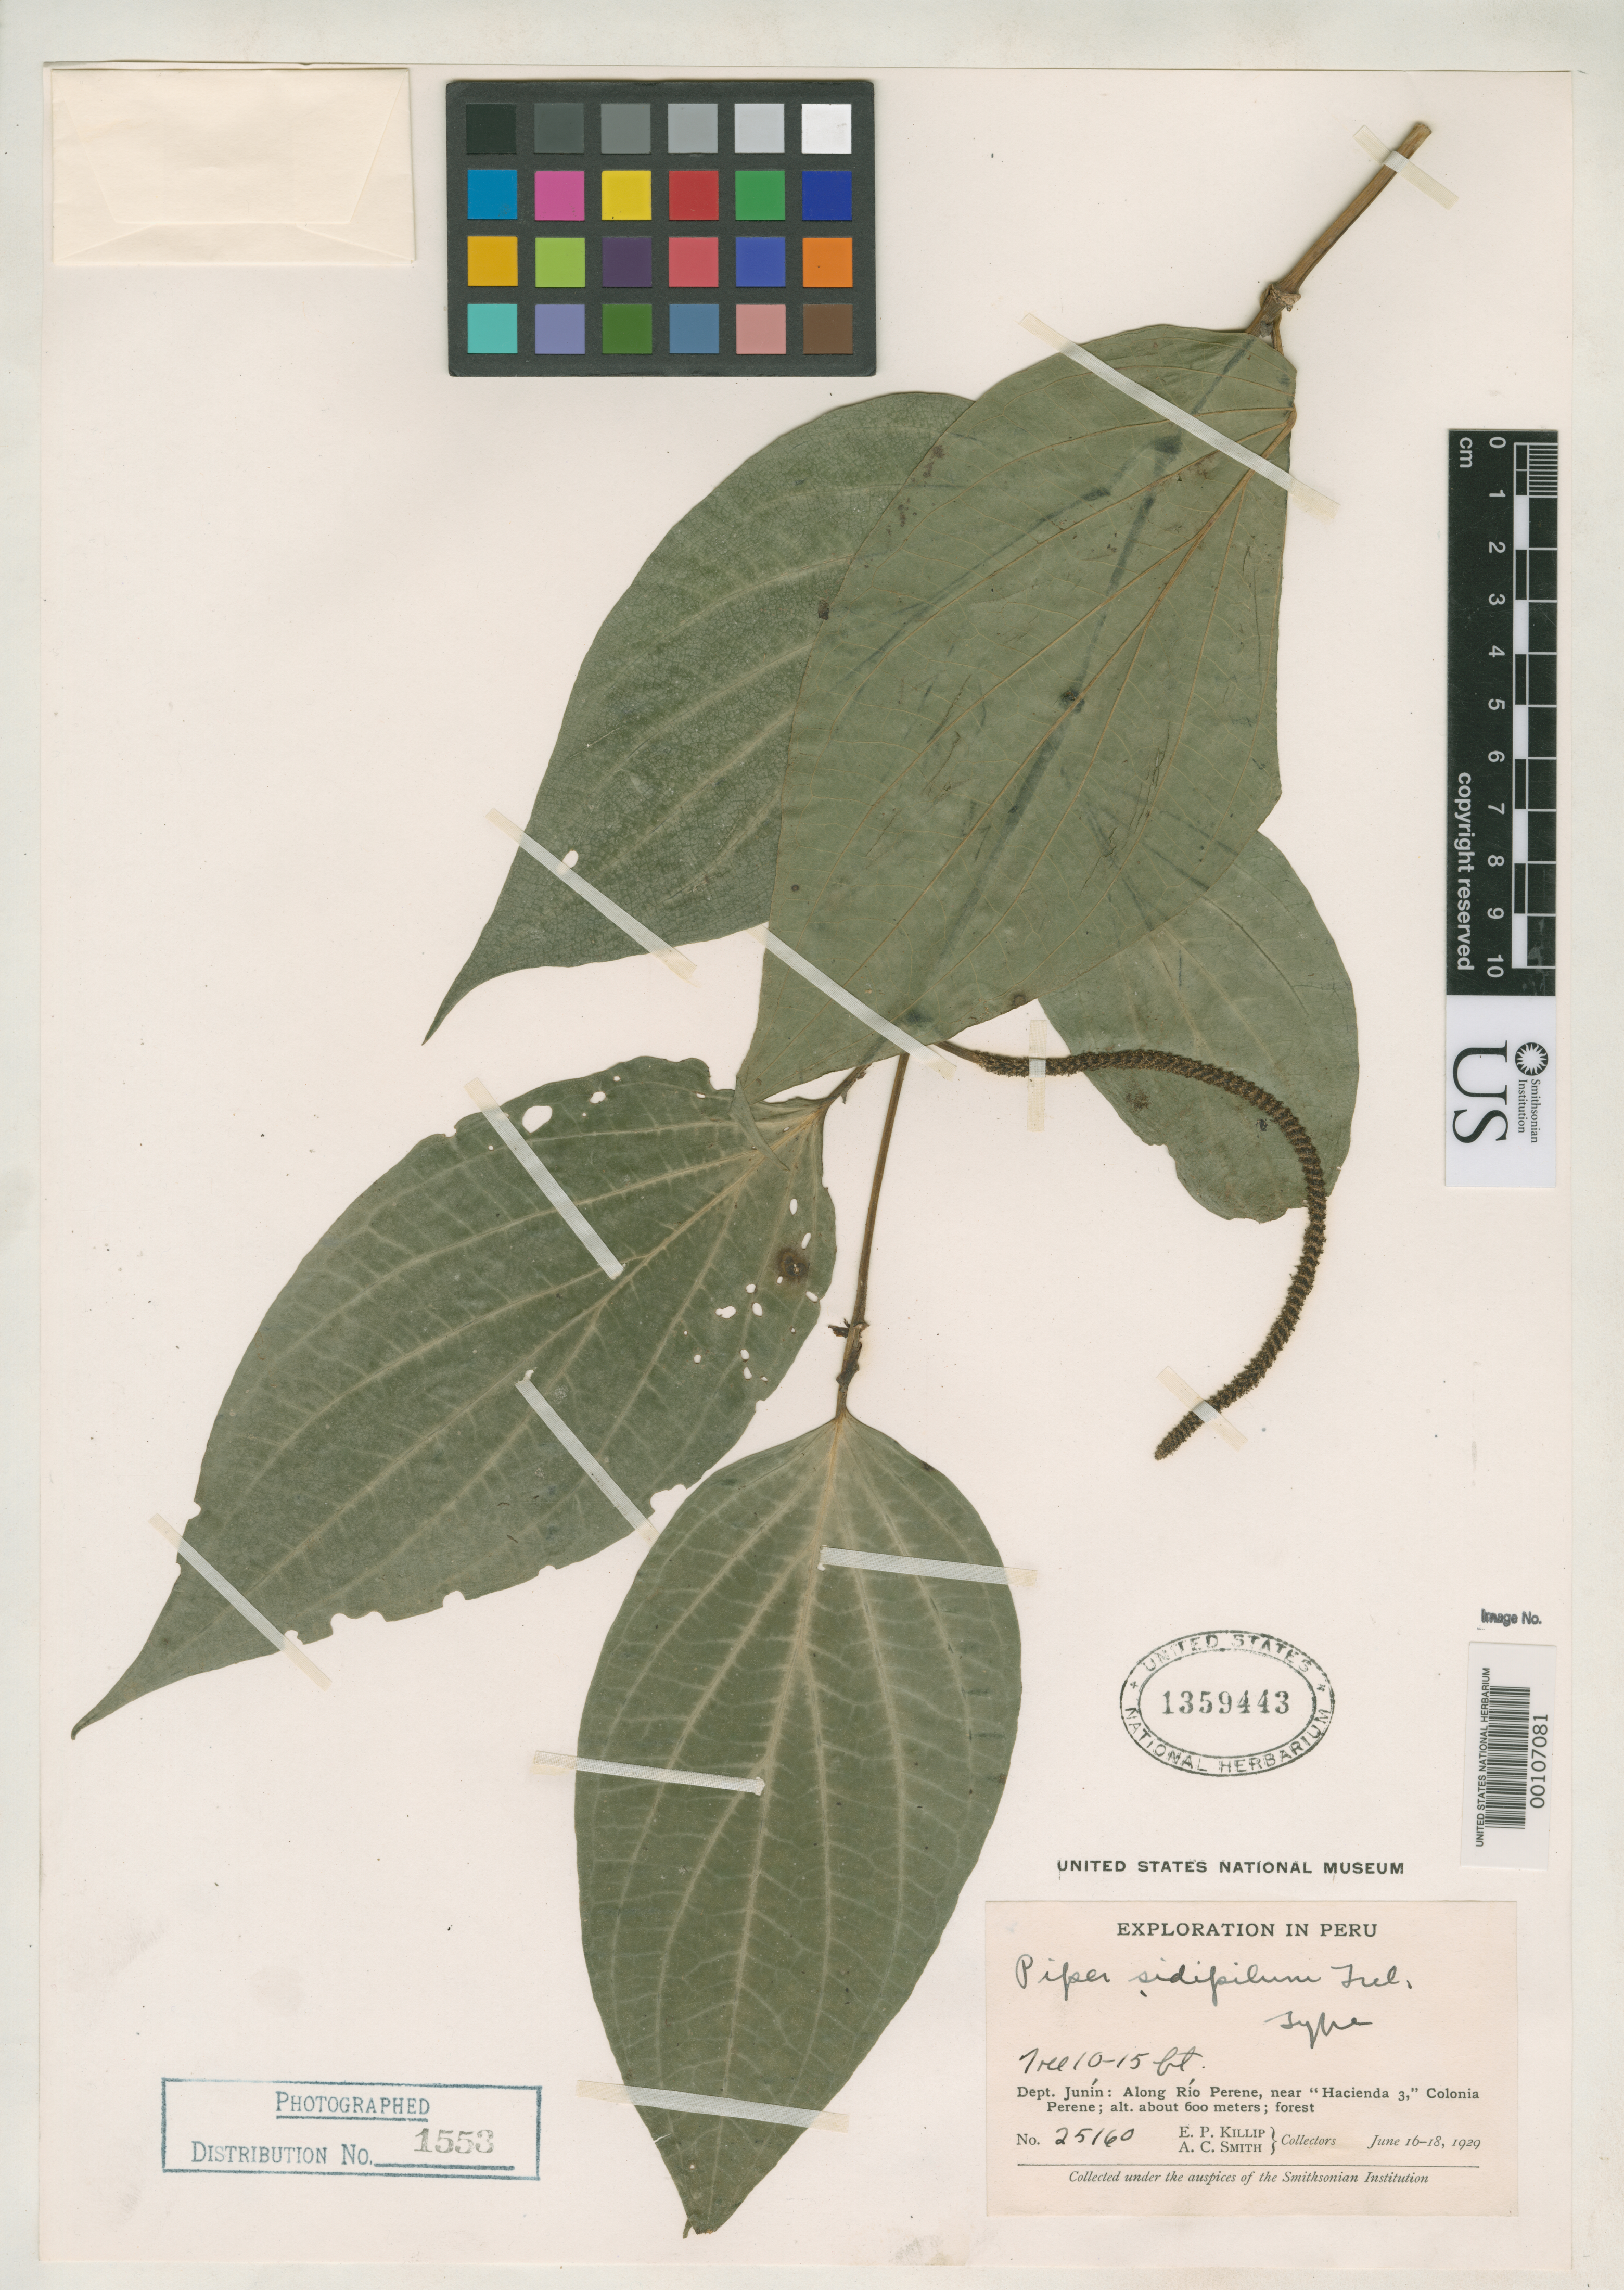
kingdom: Plantae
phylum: Tracheophyta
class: Magnoliopsida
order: Piperales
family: Piperaceae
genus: Piper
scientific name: Piper sidipilum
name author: Trel. in J.F. Macbr.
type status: Holotype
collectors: E. P. Killip & A. C. Smith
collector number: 25160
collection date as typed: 16 Jun 1929 to 18 Jun 1929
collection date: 1929-06-16/1929-06-18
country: Peru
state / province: Junín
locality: Rio Perene, near Hacienda 3, Colonia Perene.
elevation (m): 600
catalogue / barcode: US 1359443